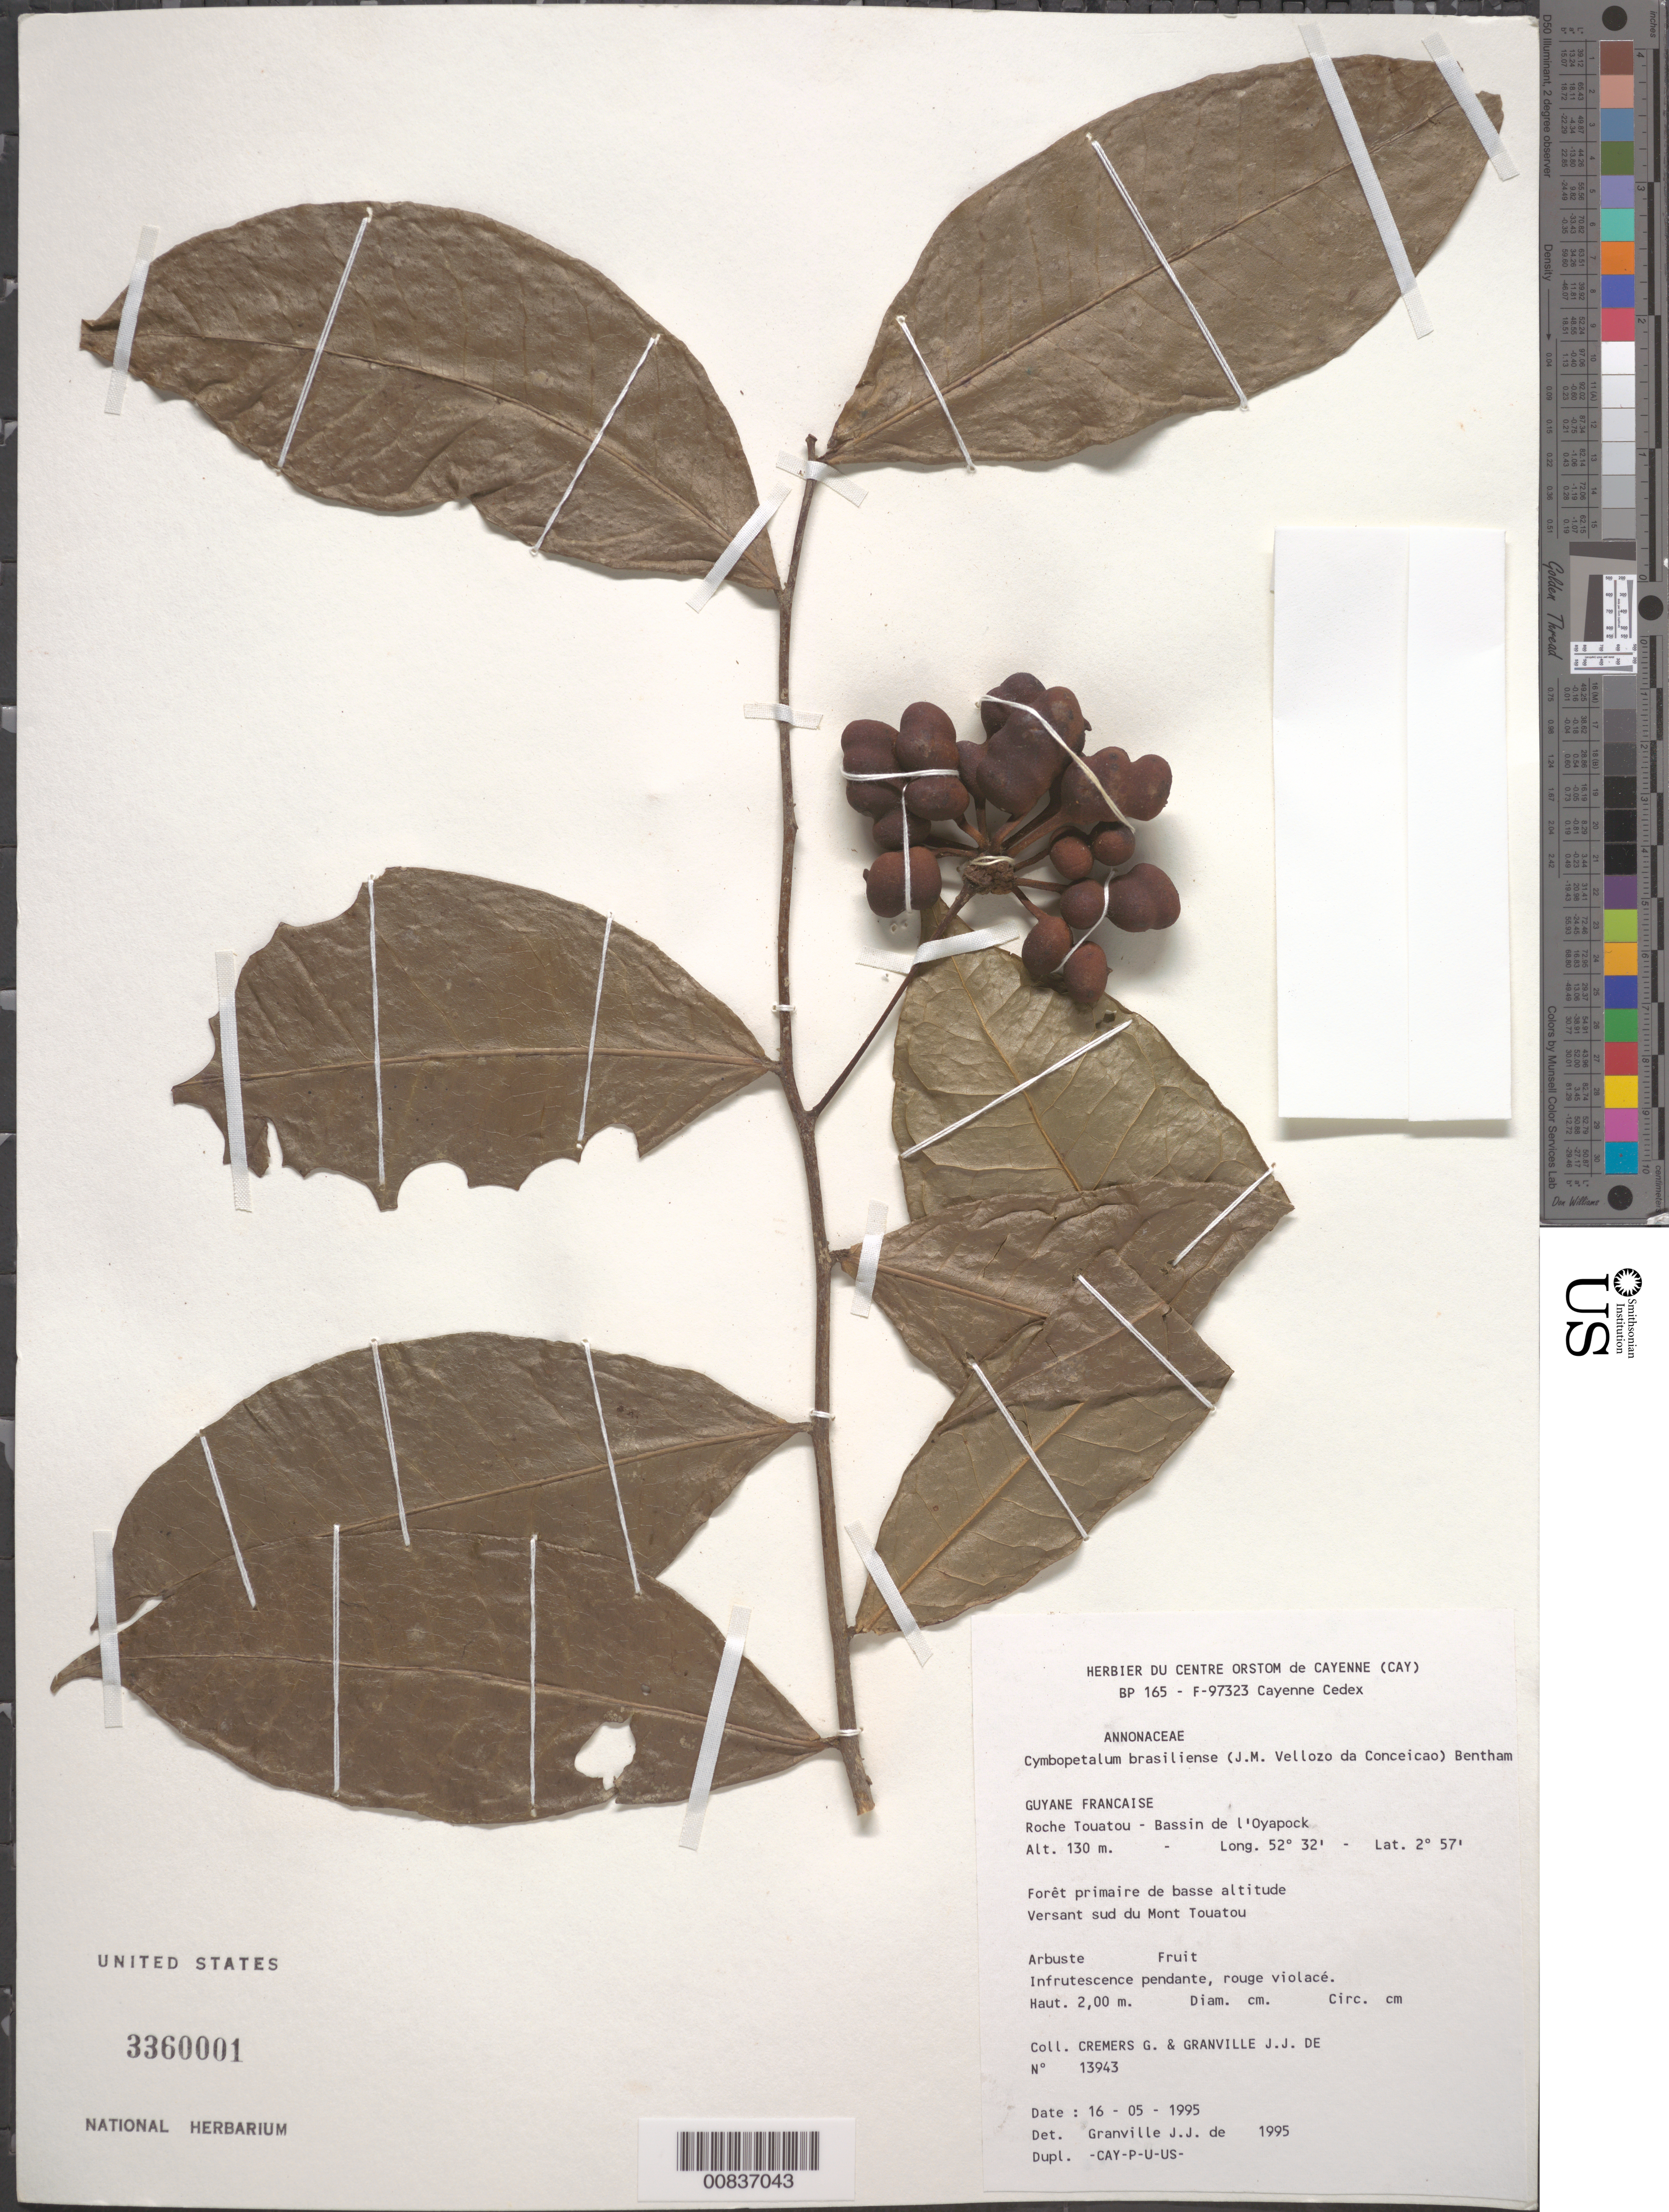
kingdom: Plantae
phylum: Tracheophyta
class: Magnoliopsida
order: Magnoliales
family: Annonaceae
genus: Cymbopetalum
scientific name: Cymbopetalum brasiliense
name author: (Vell.) Benth. ex Baill.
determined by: Granville, J. J. de, (CAY), Institut de Recherche pour le Developpement (IRD) (FRENCH GUIANA)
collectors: G. Cremers & J.-J. de Granville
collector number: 13943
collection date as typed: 16-May-95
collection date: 1995-05-16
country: French Guiana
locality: Roche Touatou, Bassin de l'Oyapock, versant sud du Mont Touatou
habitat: Forêt primaire de basse altitude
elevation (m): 130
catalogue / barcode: US 3360001